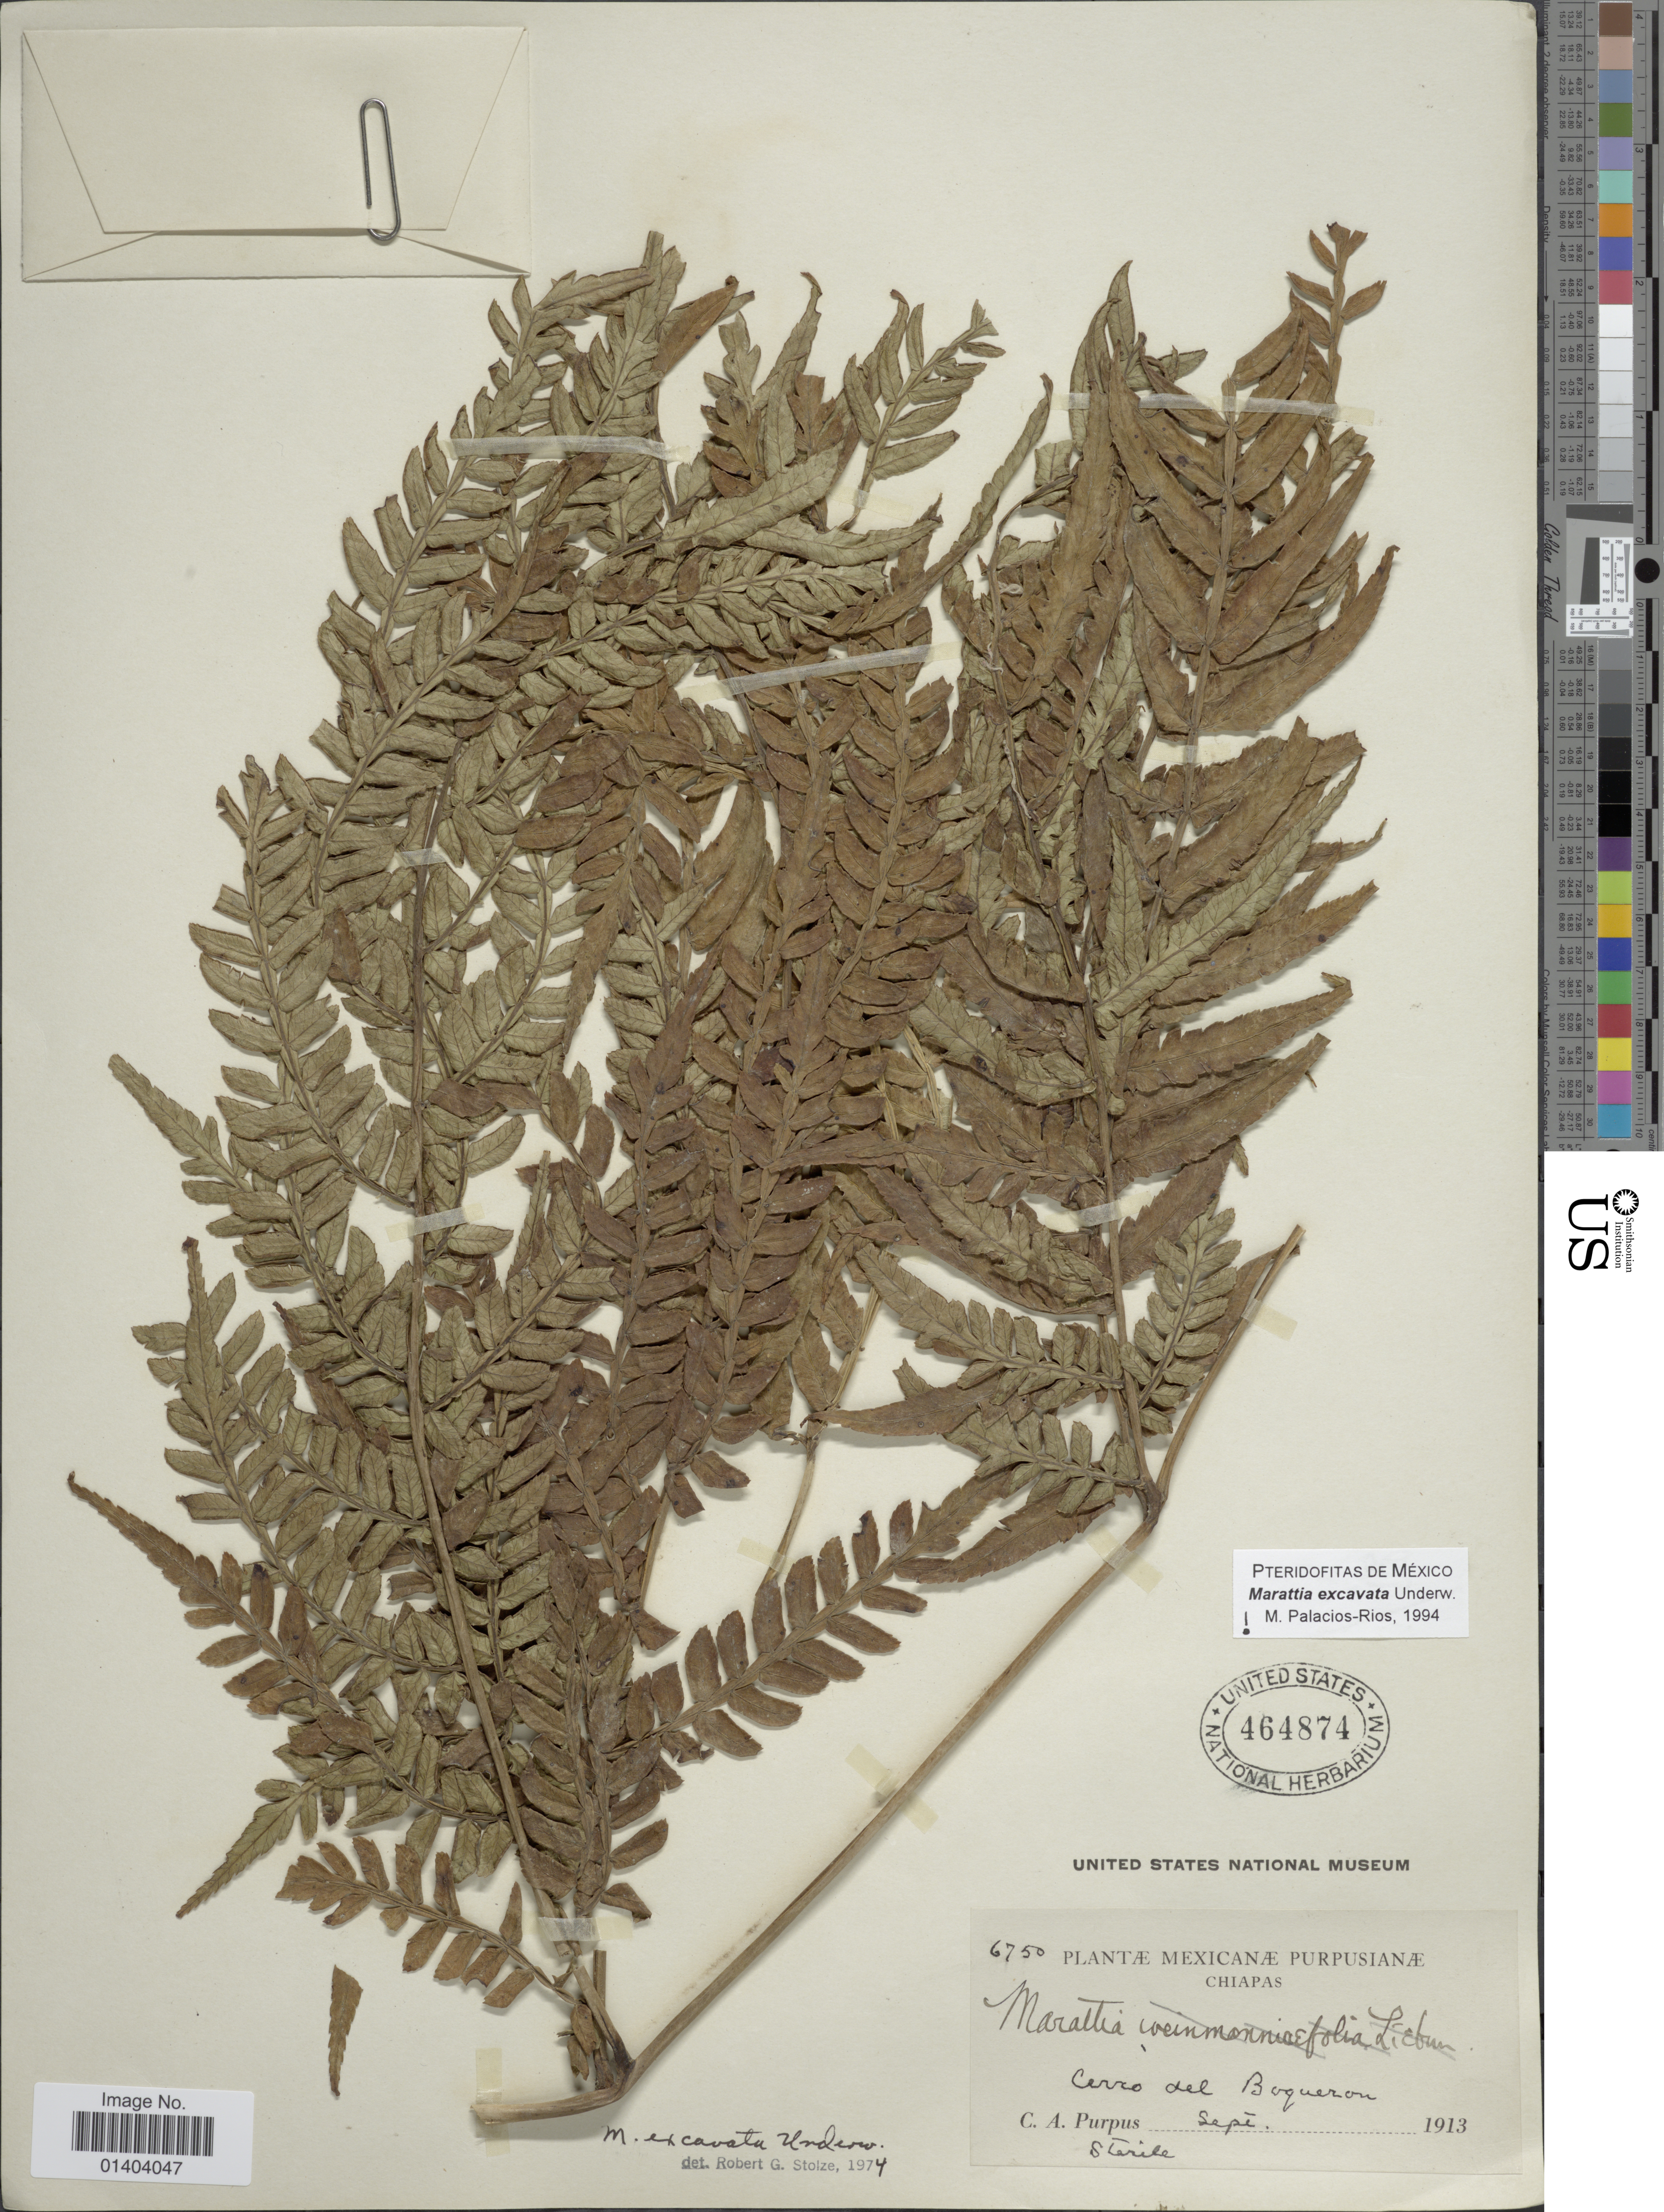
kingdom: Plantae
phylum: Tracheophyta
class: Polypodiopsida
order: Marattiales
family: Marattiaceae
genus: Marattia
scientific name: Marattia excavata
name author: Underw.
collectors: C. A. Purpus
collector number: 6750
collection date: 1913-09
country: Mexico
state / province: Chiapas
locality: Cerro del Boqueron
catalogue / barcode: US 464874